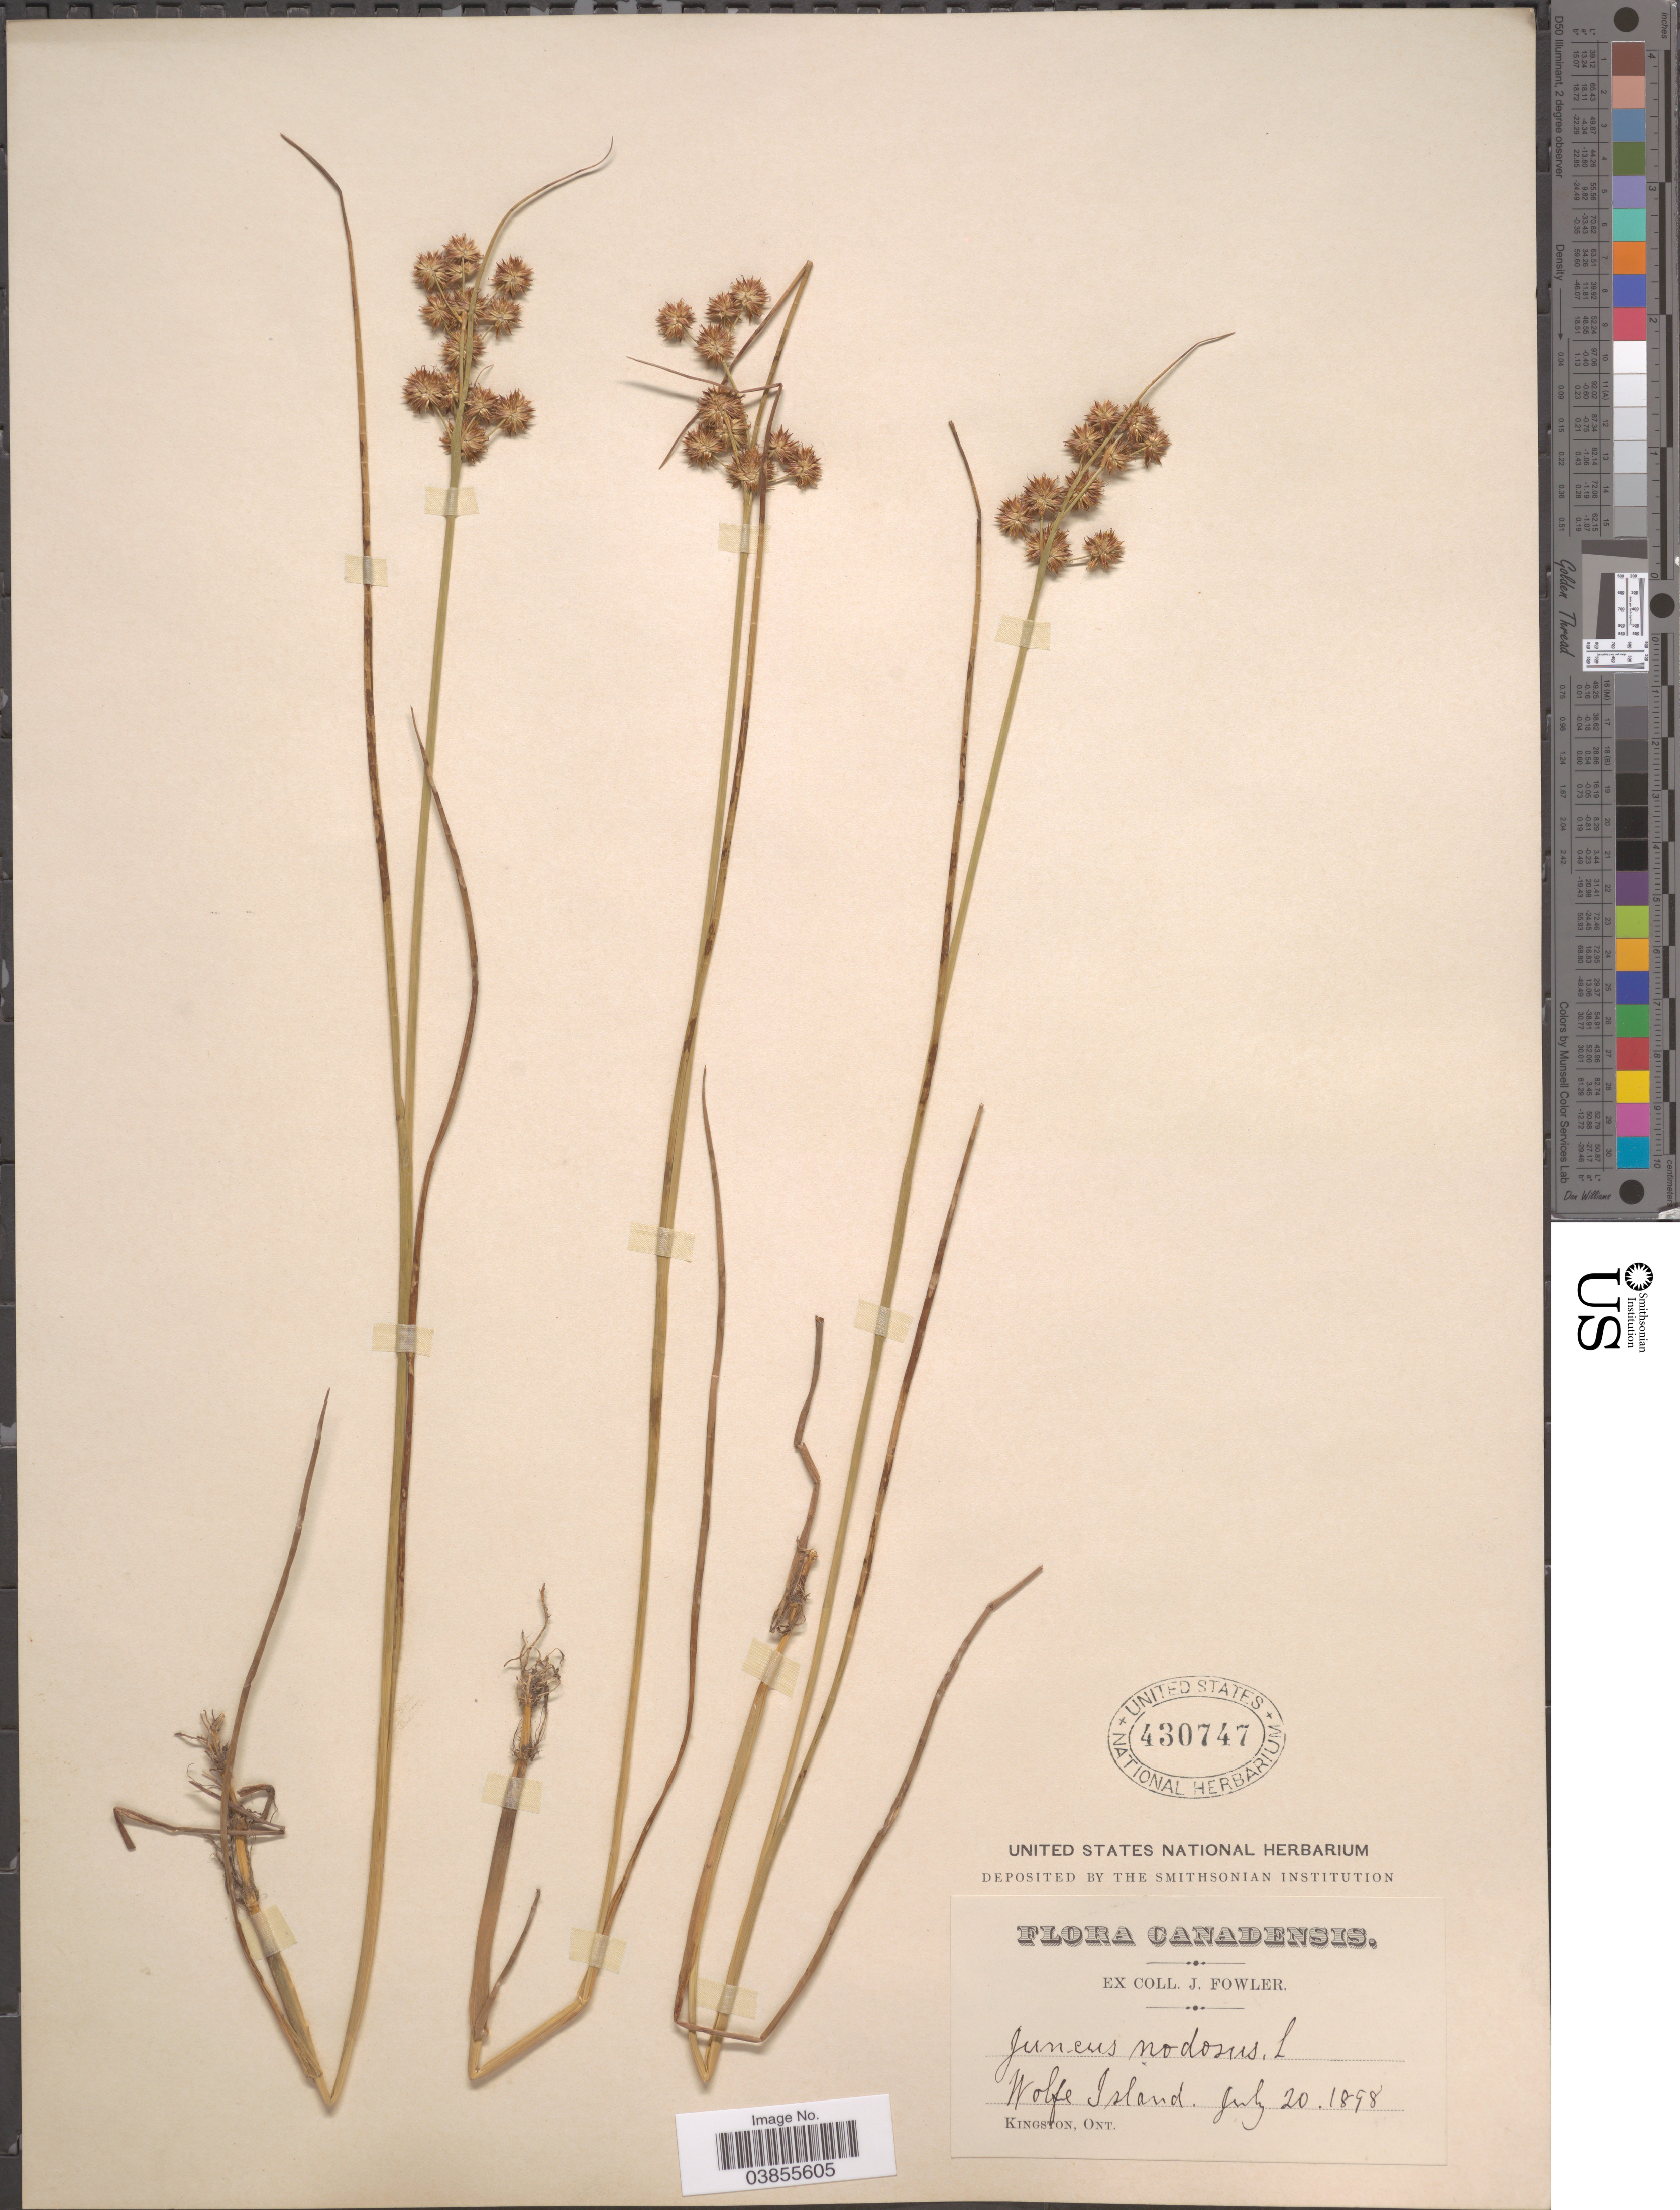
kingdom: Plantae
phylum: Tracheophyta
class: Liliopsida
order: Poales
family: Juncaceae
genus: Juncus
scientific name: Juncus nodosus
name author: L.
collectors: J. Fowler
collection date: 1898-07-20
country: Canada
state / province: Ontario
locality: Wolf Island. Kingston.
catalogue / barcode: US 430747